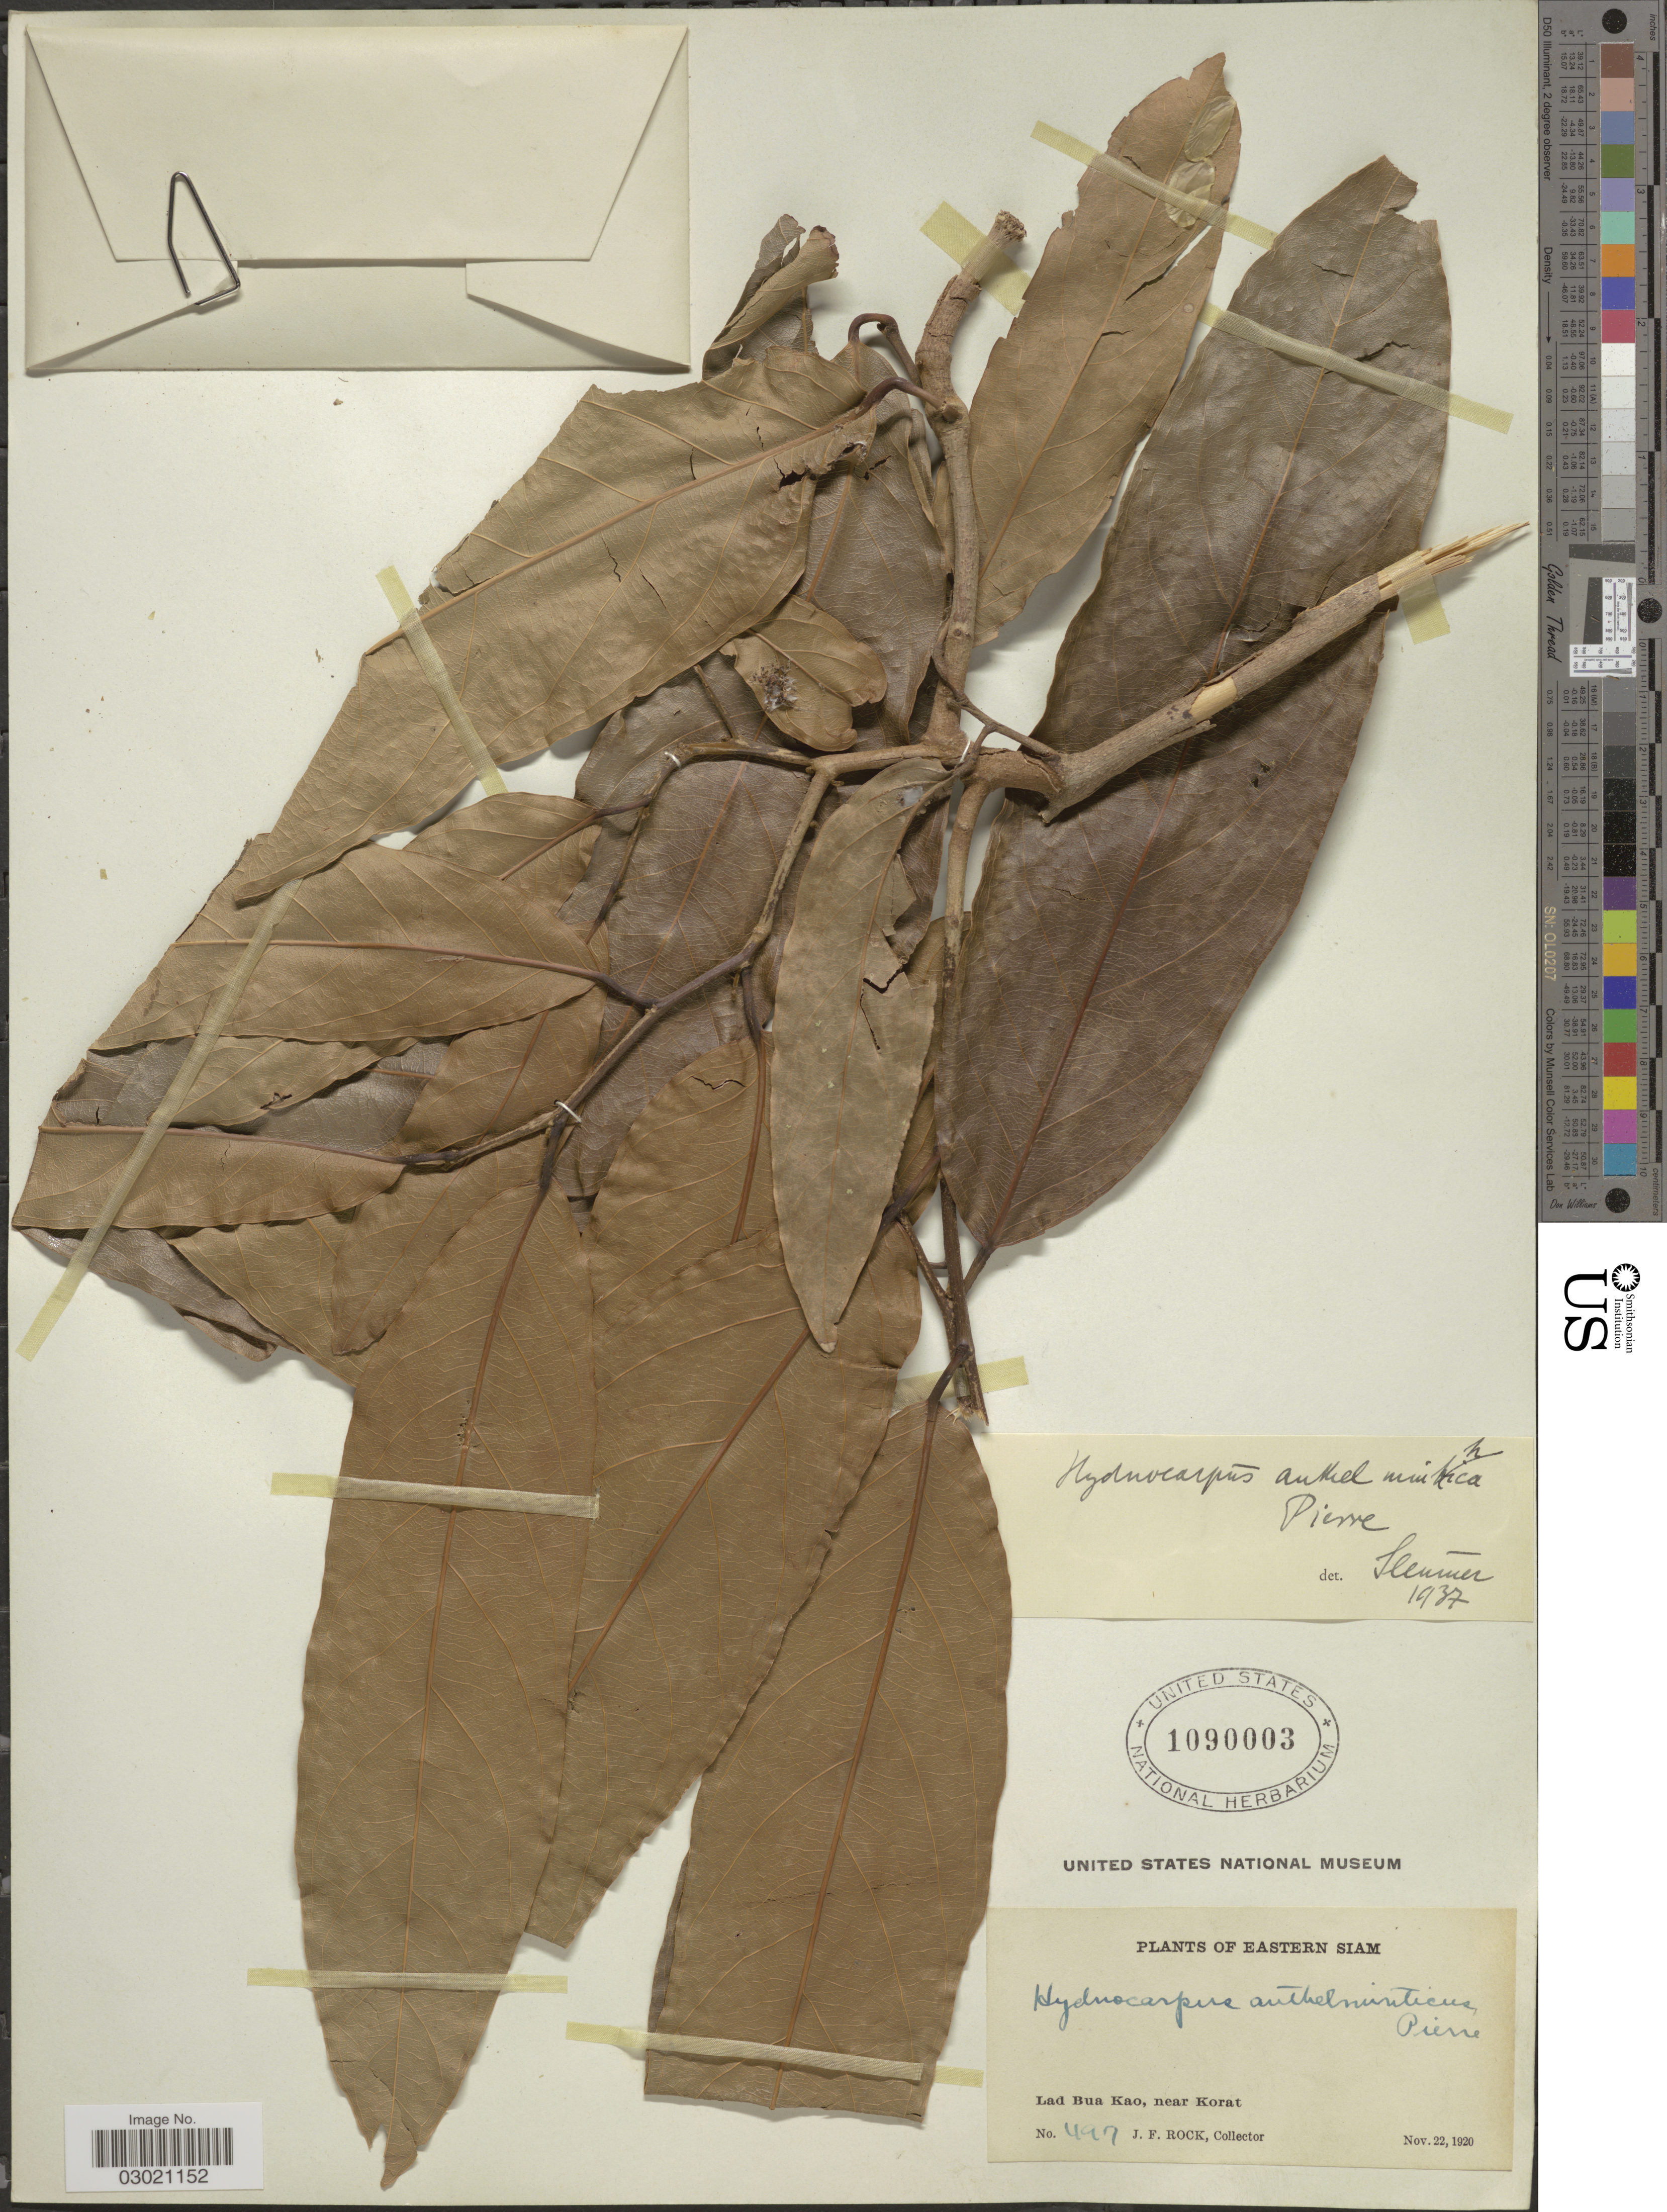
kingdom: Plantae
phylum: Tracheophyta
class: Magnoliopsida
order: Malpighiales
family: Achariaceae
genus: Hydnocarpus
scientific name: Hydnocarpus anthelminthicus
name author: Pierre ex Gagnep.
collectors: J. Rock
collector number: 497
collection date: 1920-11-22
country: Thailand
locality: Eastern Siam, Lad Bua Kao, near Korat.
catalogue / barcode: US 1090003